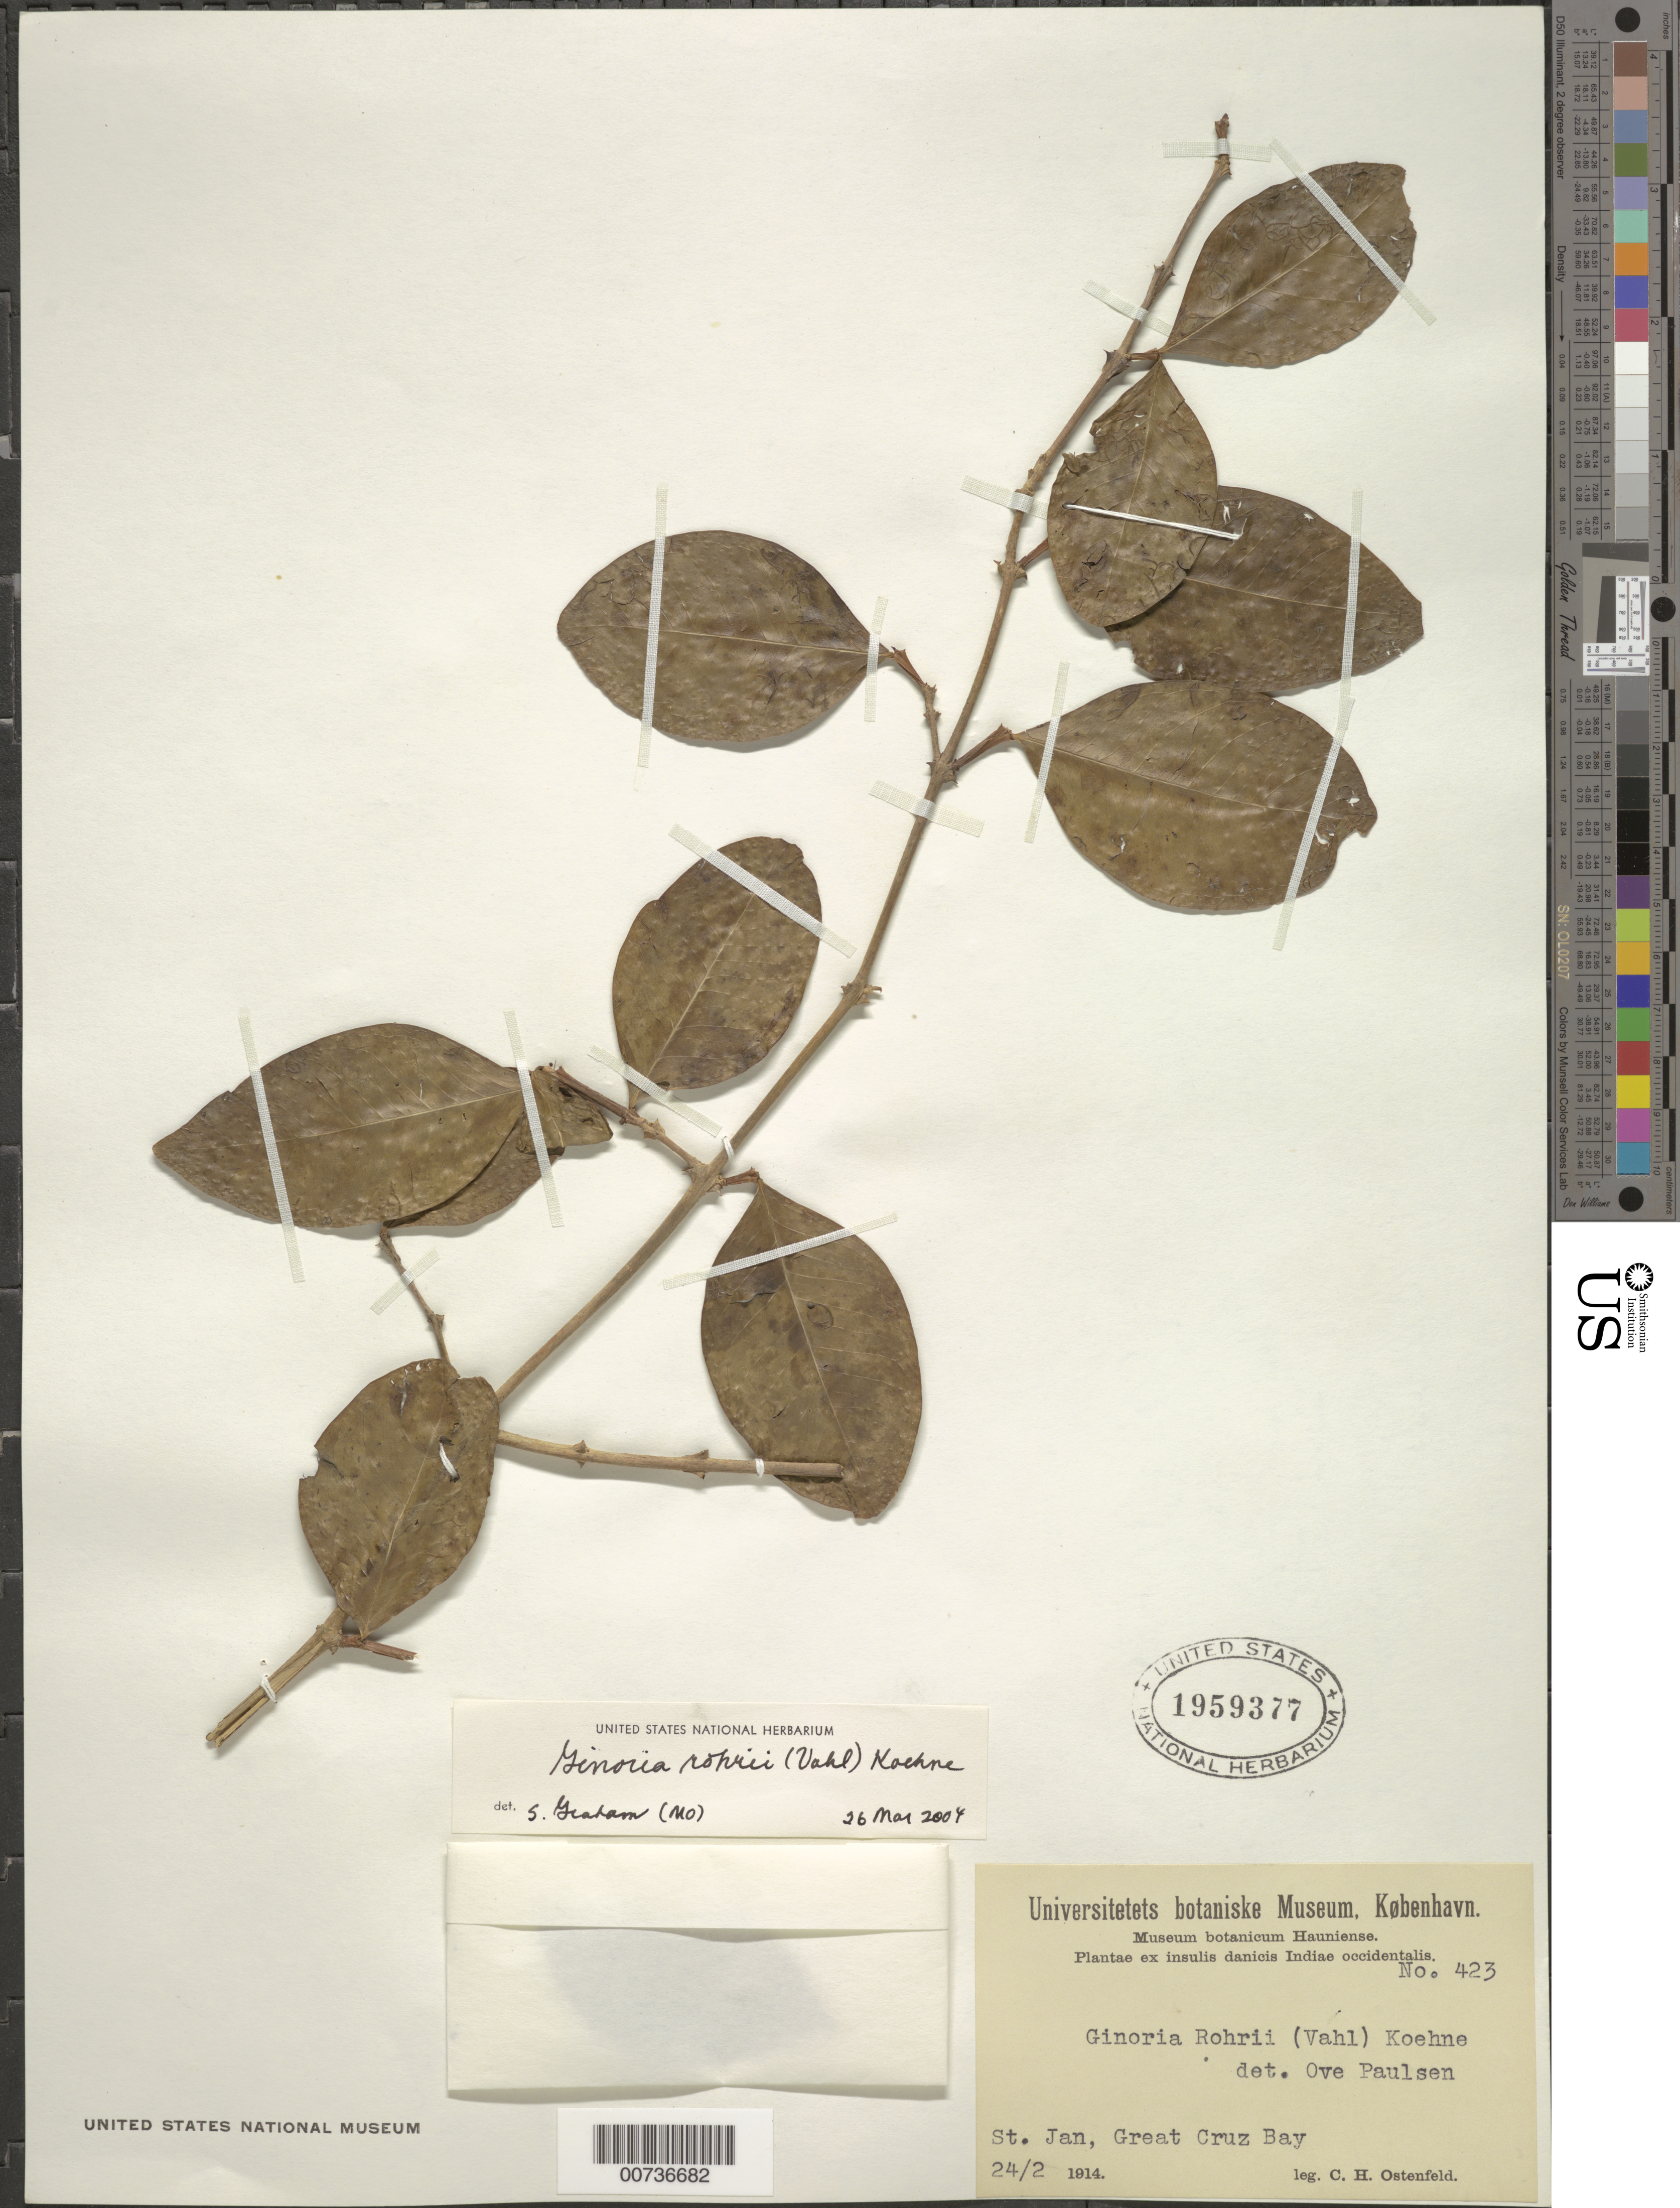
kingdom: Plantae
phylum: Tracheophyta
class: Magnoliopsida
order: Myrtales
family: Lythraceae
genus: Ginoria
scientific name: Ginoria rohrii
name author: (Vahl) Koehne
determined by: Paulsen, O.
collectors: C. Ostenfeld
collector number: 423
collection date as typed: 24 Feb 1914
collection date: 1914-02-24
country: U.S. Virgin Islands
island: St. John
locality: Great Cruz Bay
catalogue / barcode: US 1959377